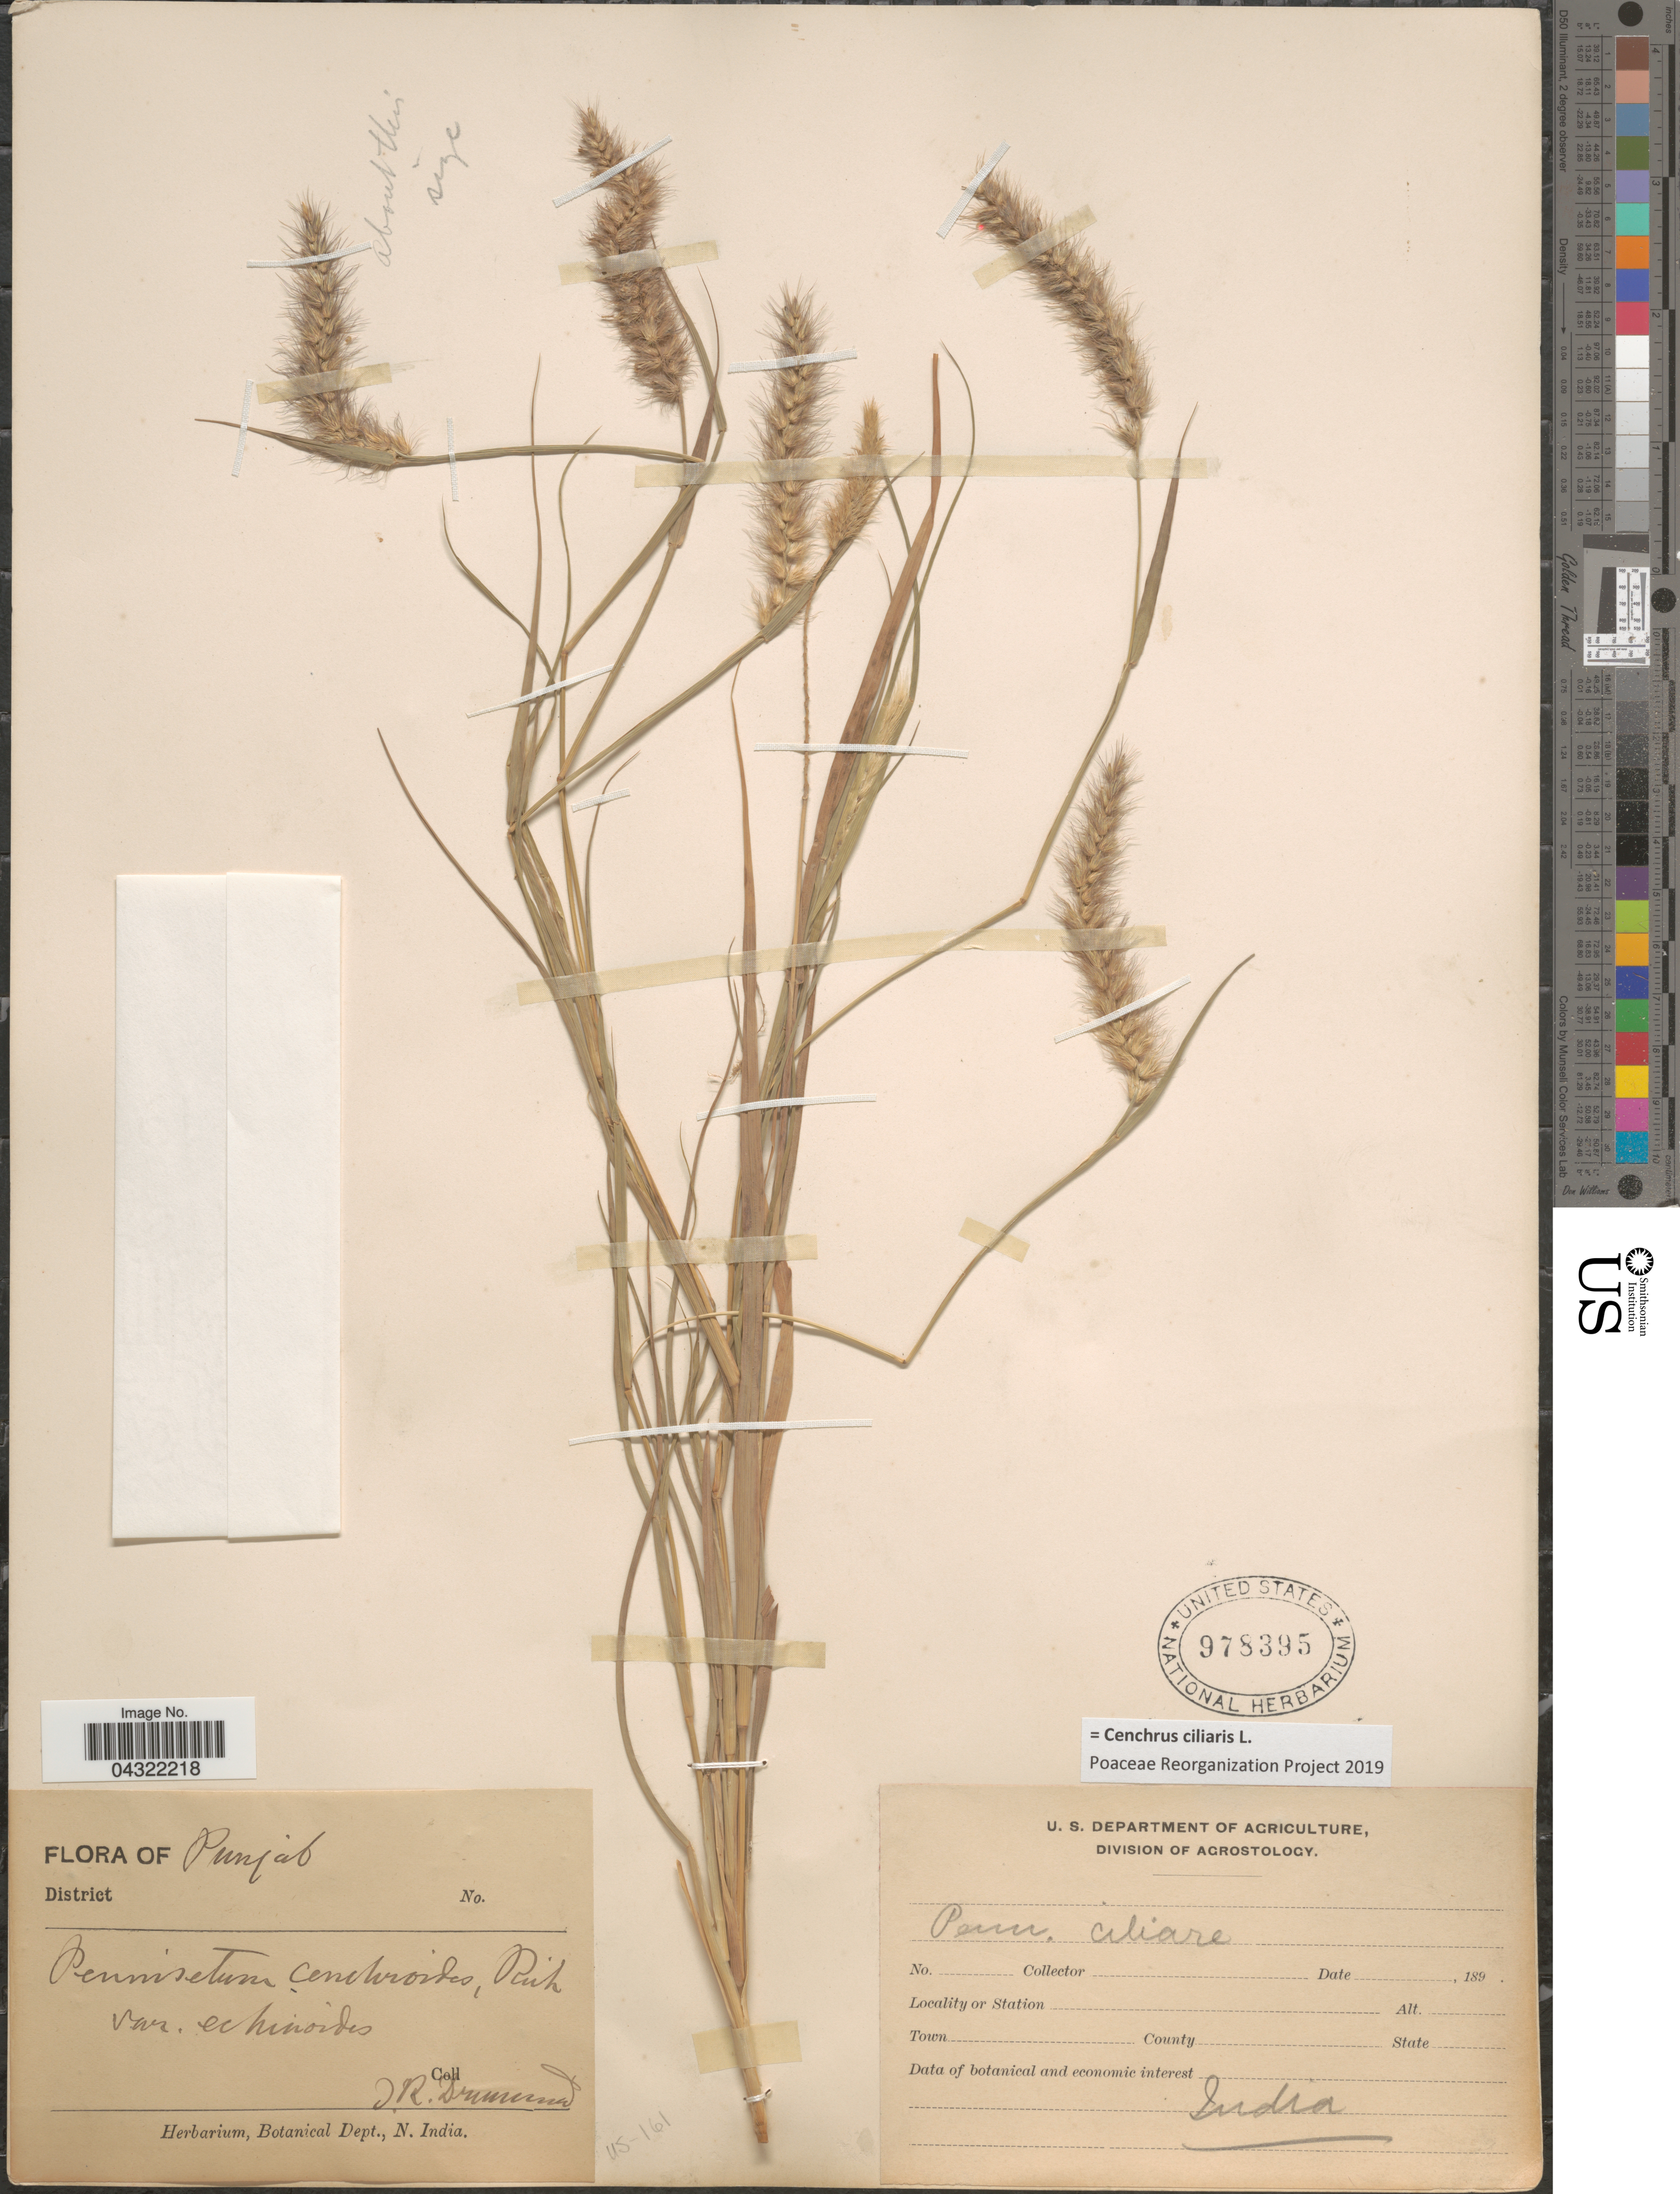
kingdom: Plantae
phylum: Tracheophyta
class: Liliopsida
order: Poales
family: Poaceae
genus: Cenchrus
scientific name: Cenchrus ciliaris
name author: L.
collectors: J. R. Drummond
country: India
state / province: Punjab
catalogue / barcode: US 978395